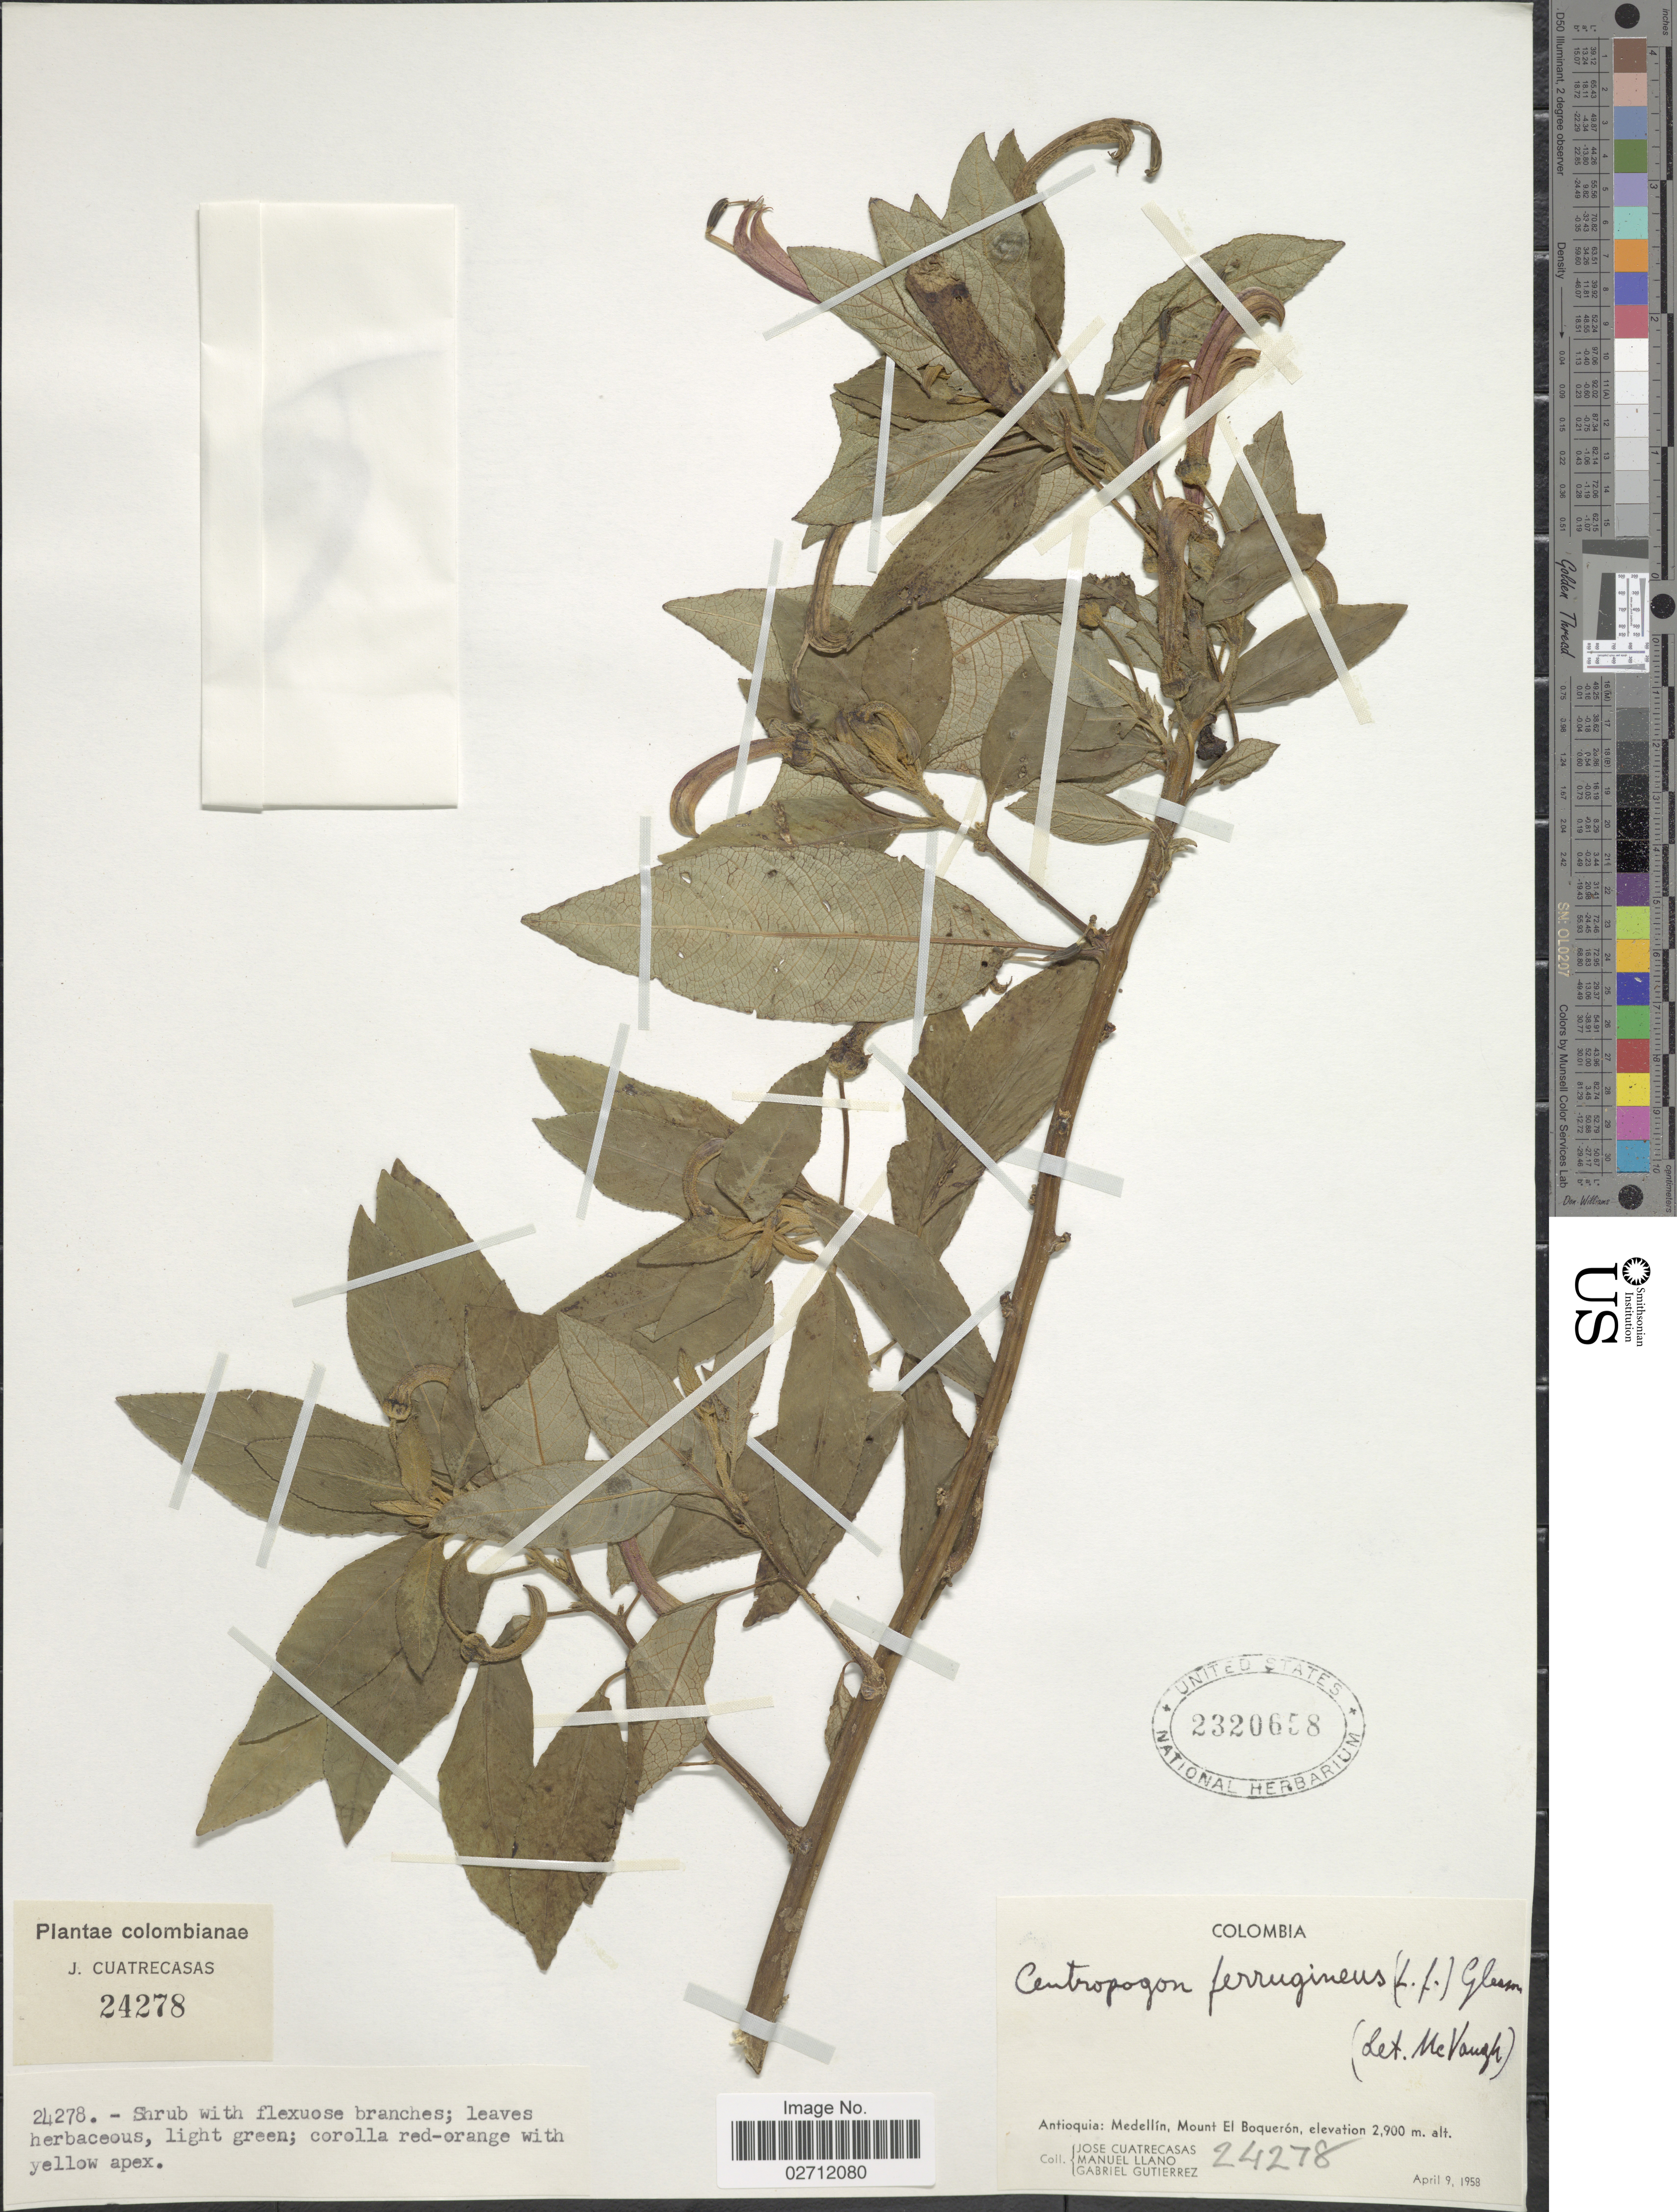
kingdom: Plantae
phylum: Tracheophyta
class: Magnoliopsida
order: Asterales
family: Campanulaceae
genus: Centropogon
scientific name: Centropogon ferrugineus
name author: (L. f.) Gleason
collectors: J. Cuatrecasas, M. Llano & G. Gutierrez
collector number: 24278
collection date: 1958-04-09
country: Colombia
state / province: Antioquia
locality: Medellin, Mount El Boqueron.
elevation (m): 2900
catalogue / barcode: US 2320658